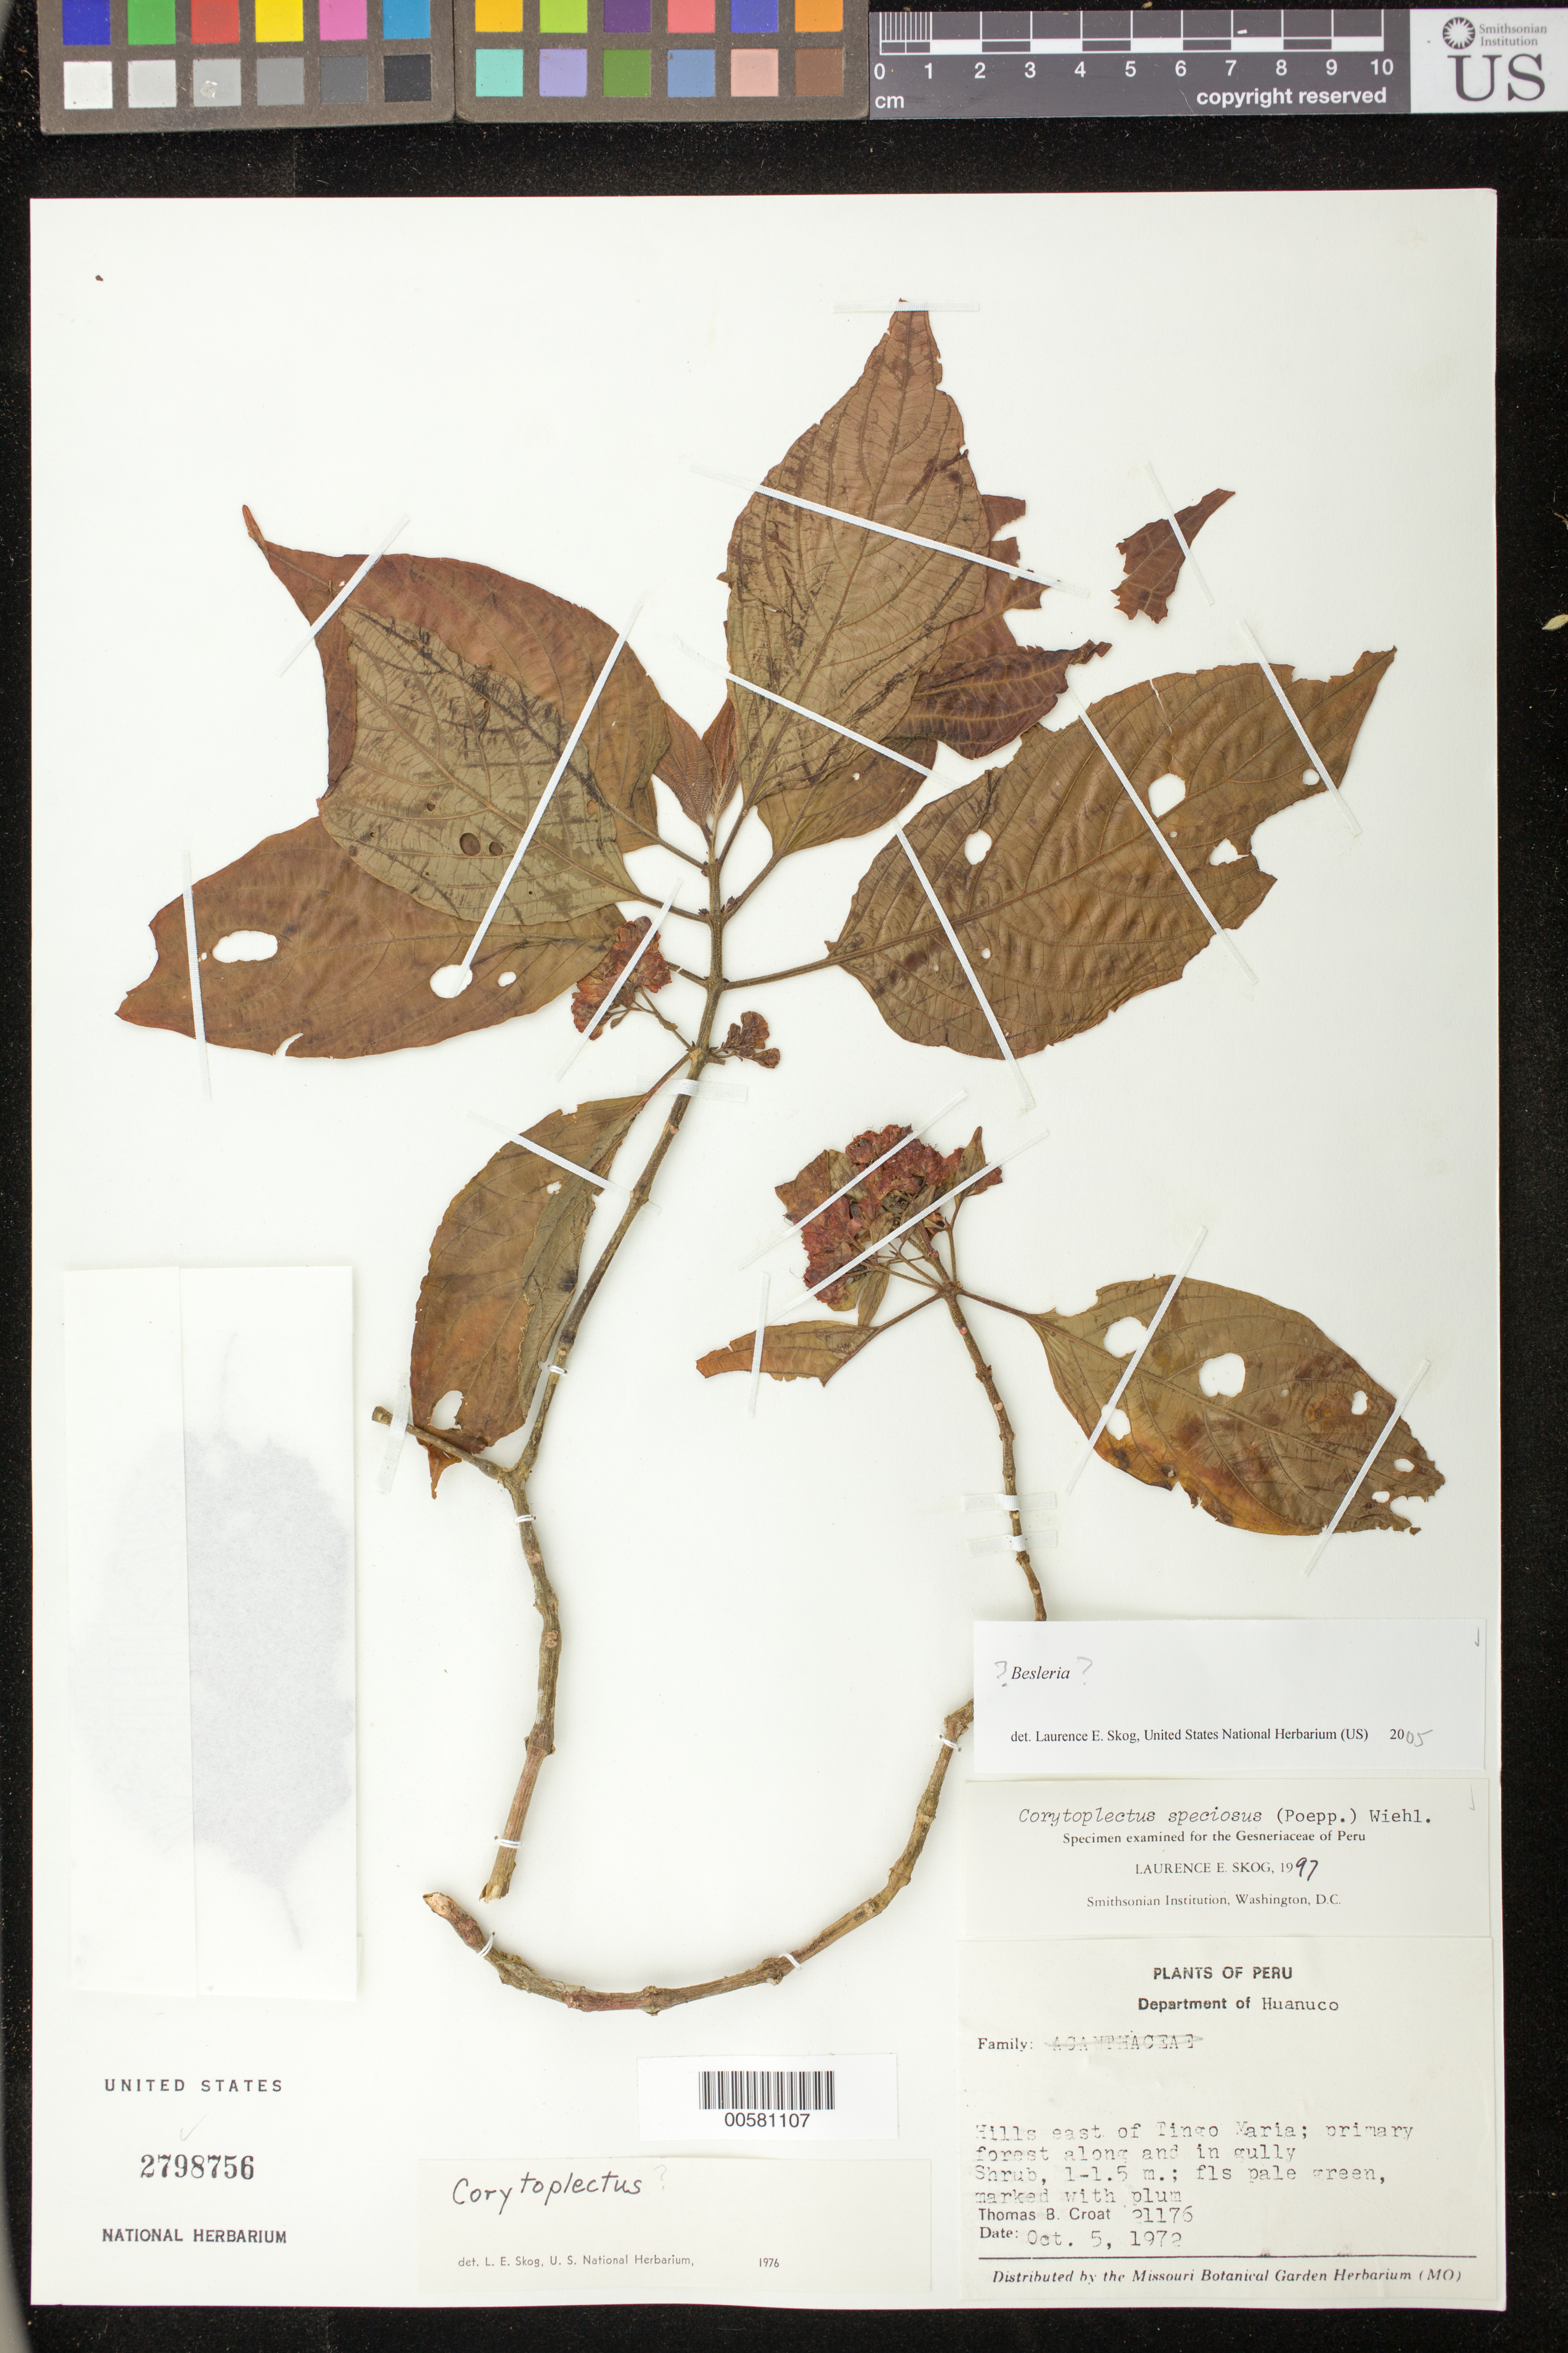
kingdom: Plantae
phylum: Tracheophyta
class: Magnoliopsida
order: Lamiales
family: Gesneriaceae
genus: Besleria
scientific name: Besleria sp.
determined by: Skog, Laurence E.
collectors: T. B. Croat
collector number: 21176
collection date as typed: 05 Oct 1972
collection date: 1972-10-05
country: Peru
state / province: Huánuco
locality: Hills E of Tingo Maria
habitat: Primary forest along and in gully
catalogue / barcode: US 2798756